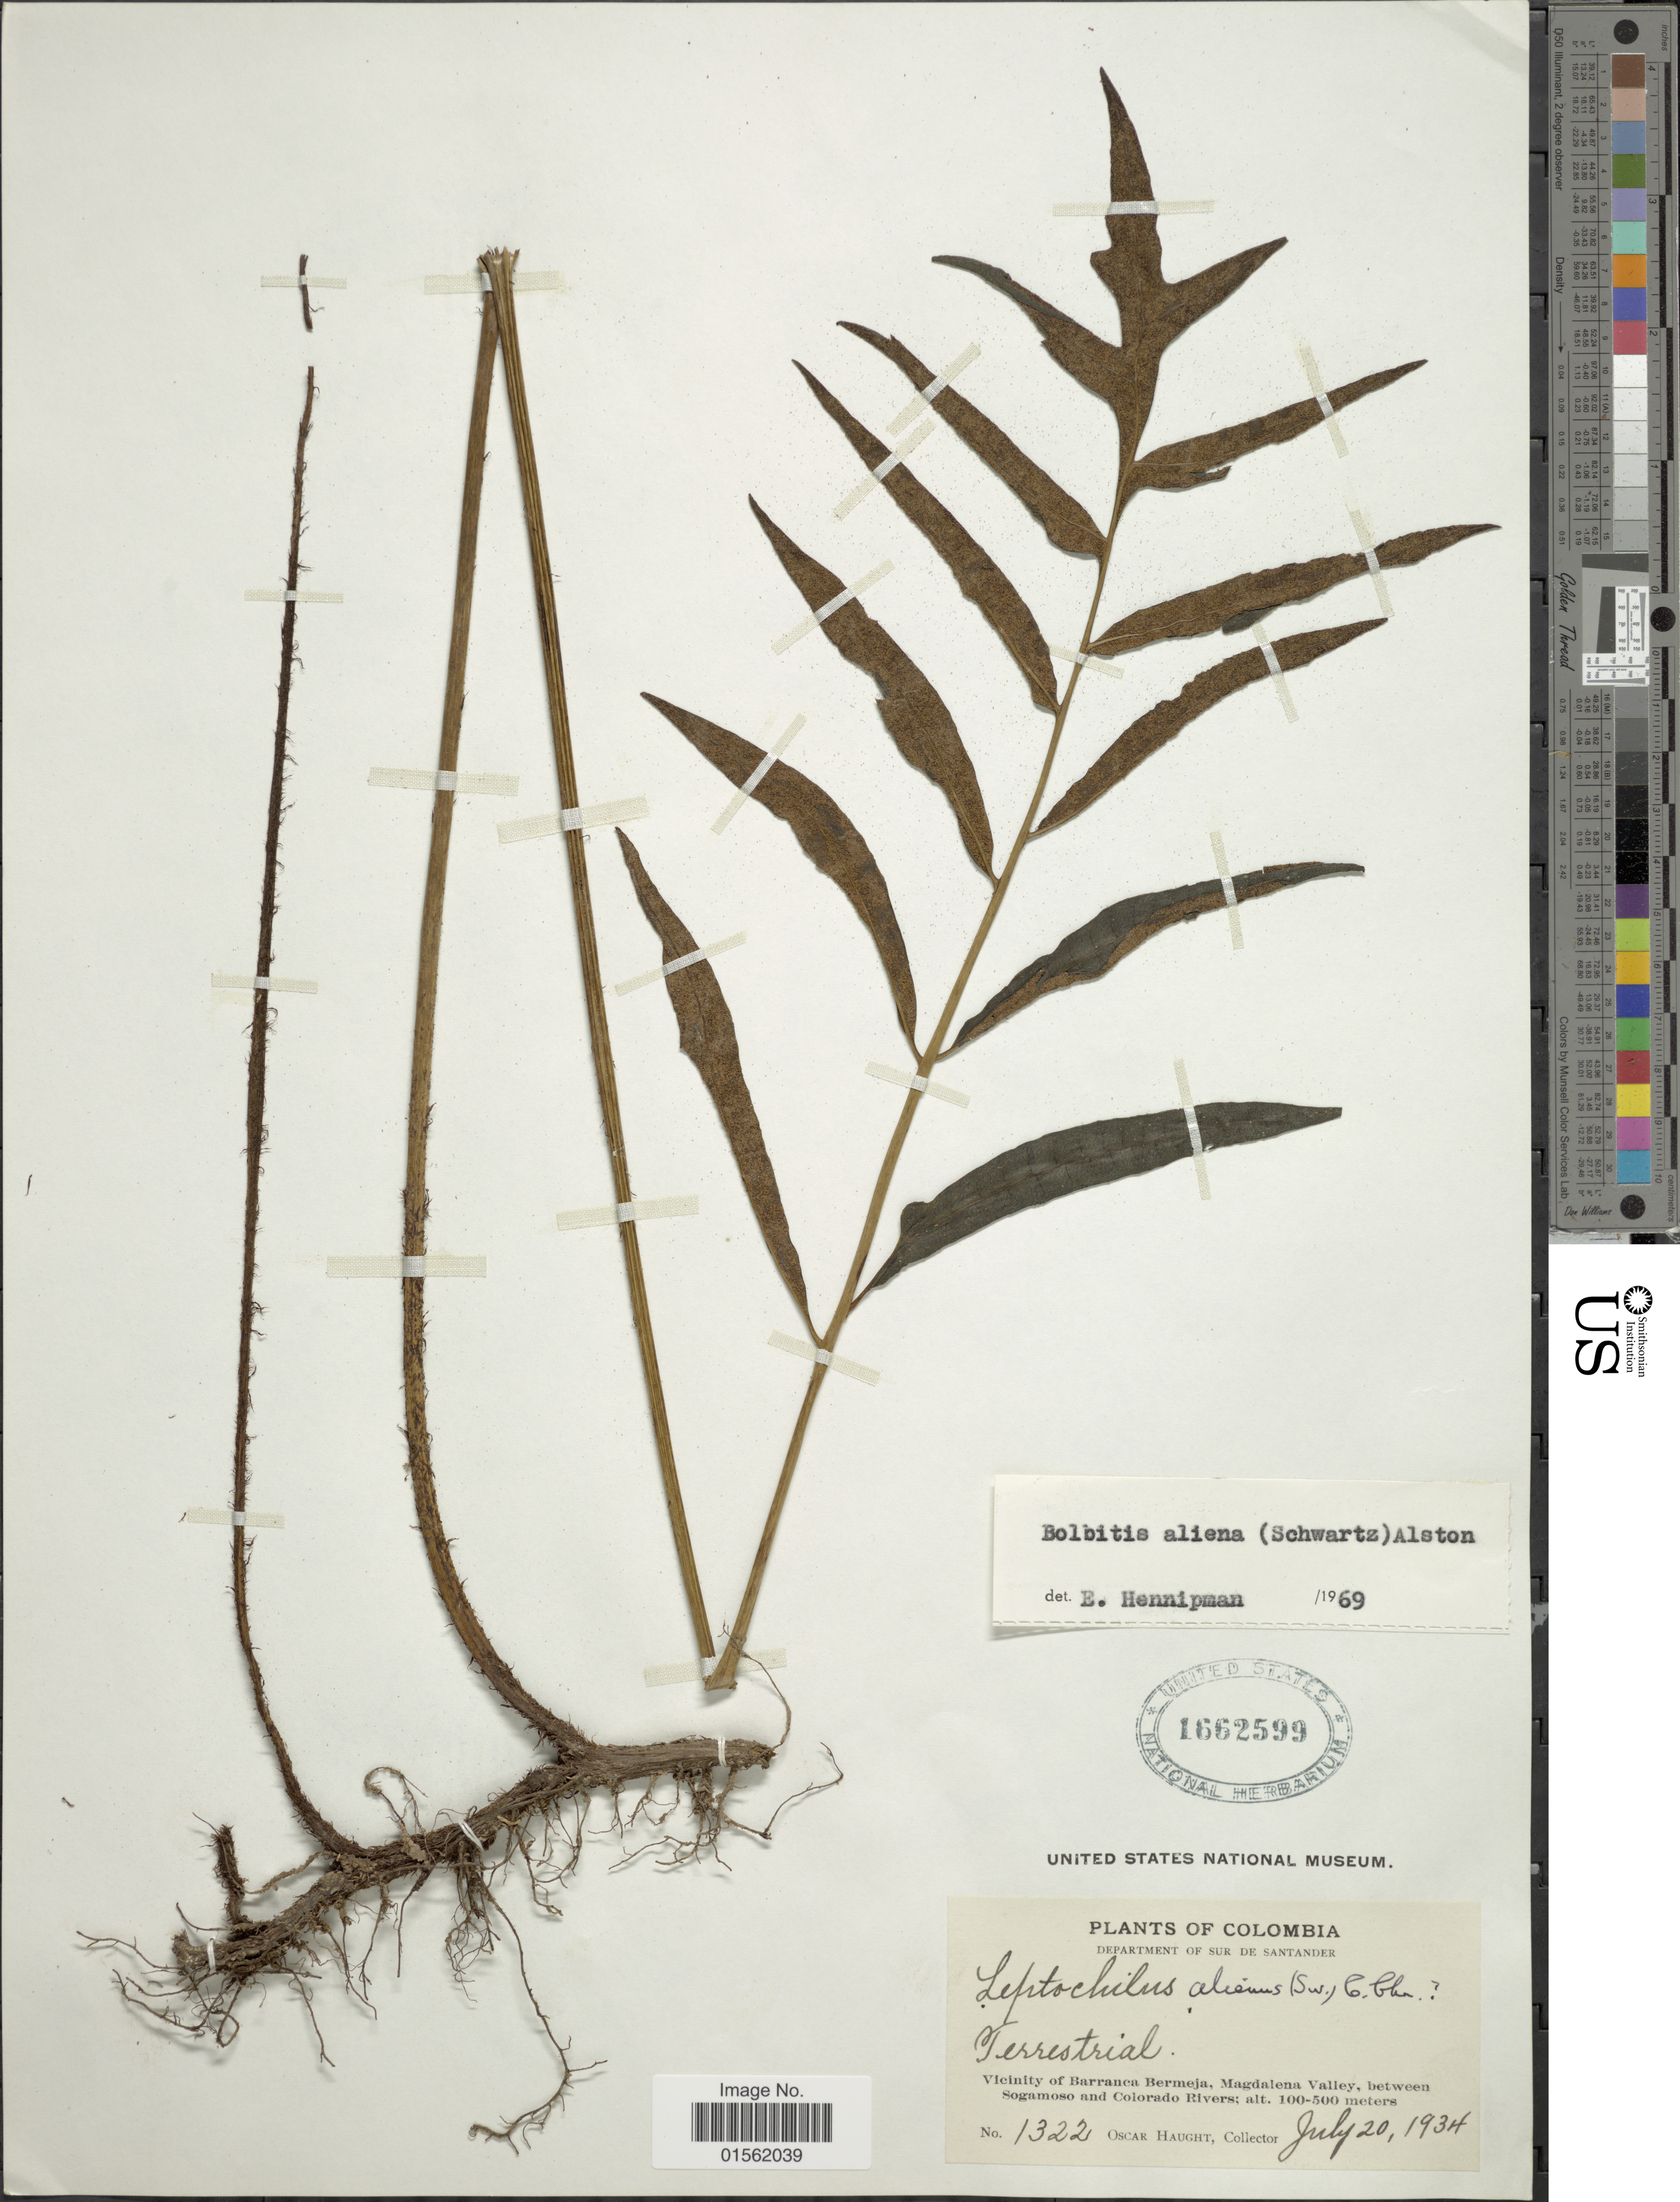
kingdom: Plantae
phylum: Tracheophyta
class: Polypodiopsida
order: Polypodiales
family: Dryopteridaceae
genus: Bolbitis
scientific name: Bolbitis aliena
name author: (Sw.) Alston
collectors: O. Haught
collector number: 1322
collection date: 1934-07-20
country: Colombia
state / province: Santander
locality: Department of Sur de Santander. Camp on Arenosa Creek. Vicinity of Barranca Bermeja, Magdalena Valley, between Sogamosa and Colorado Rivers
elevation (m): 100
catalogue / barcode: US 1662599